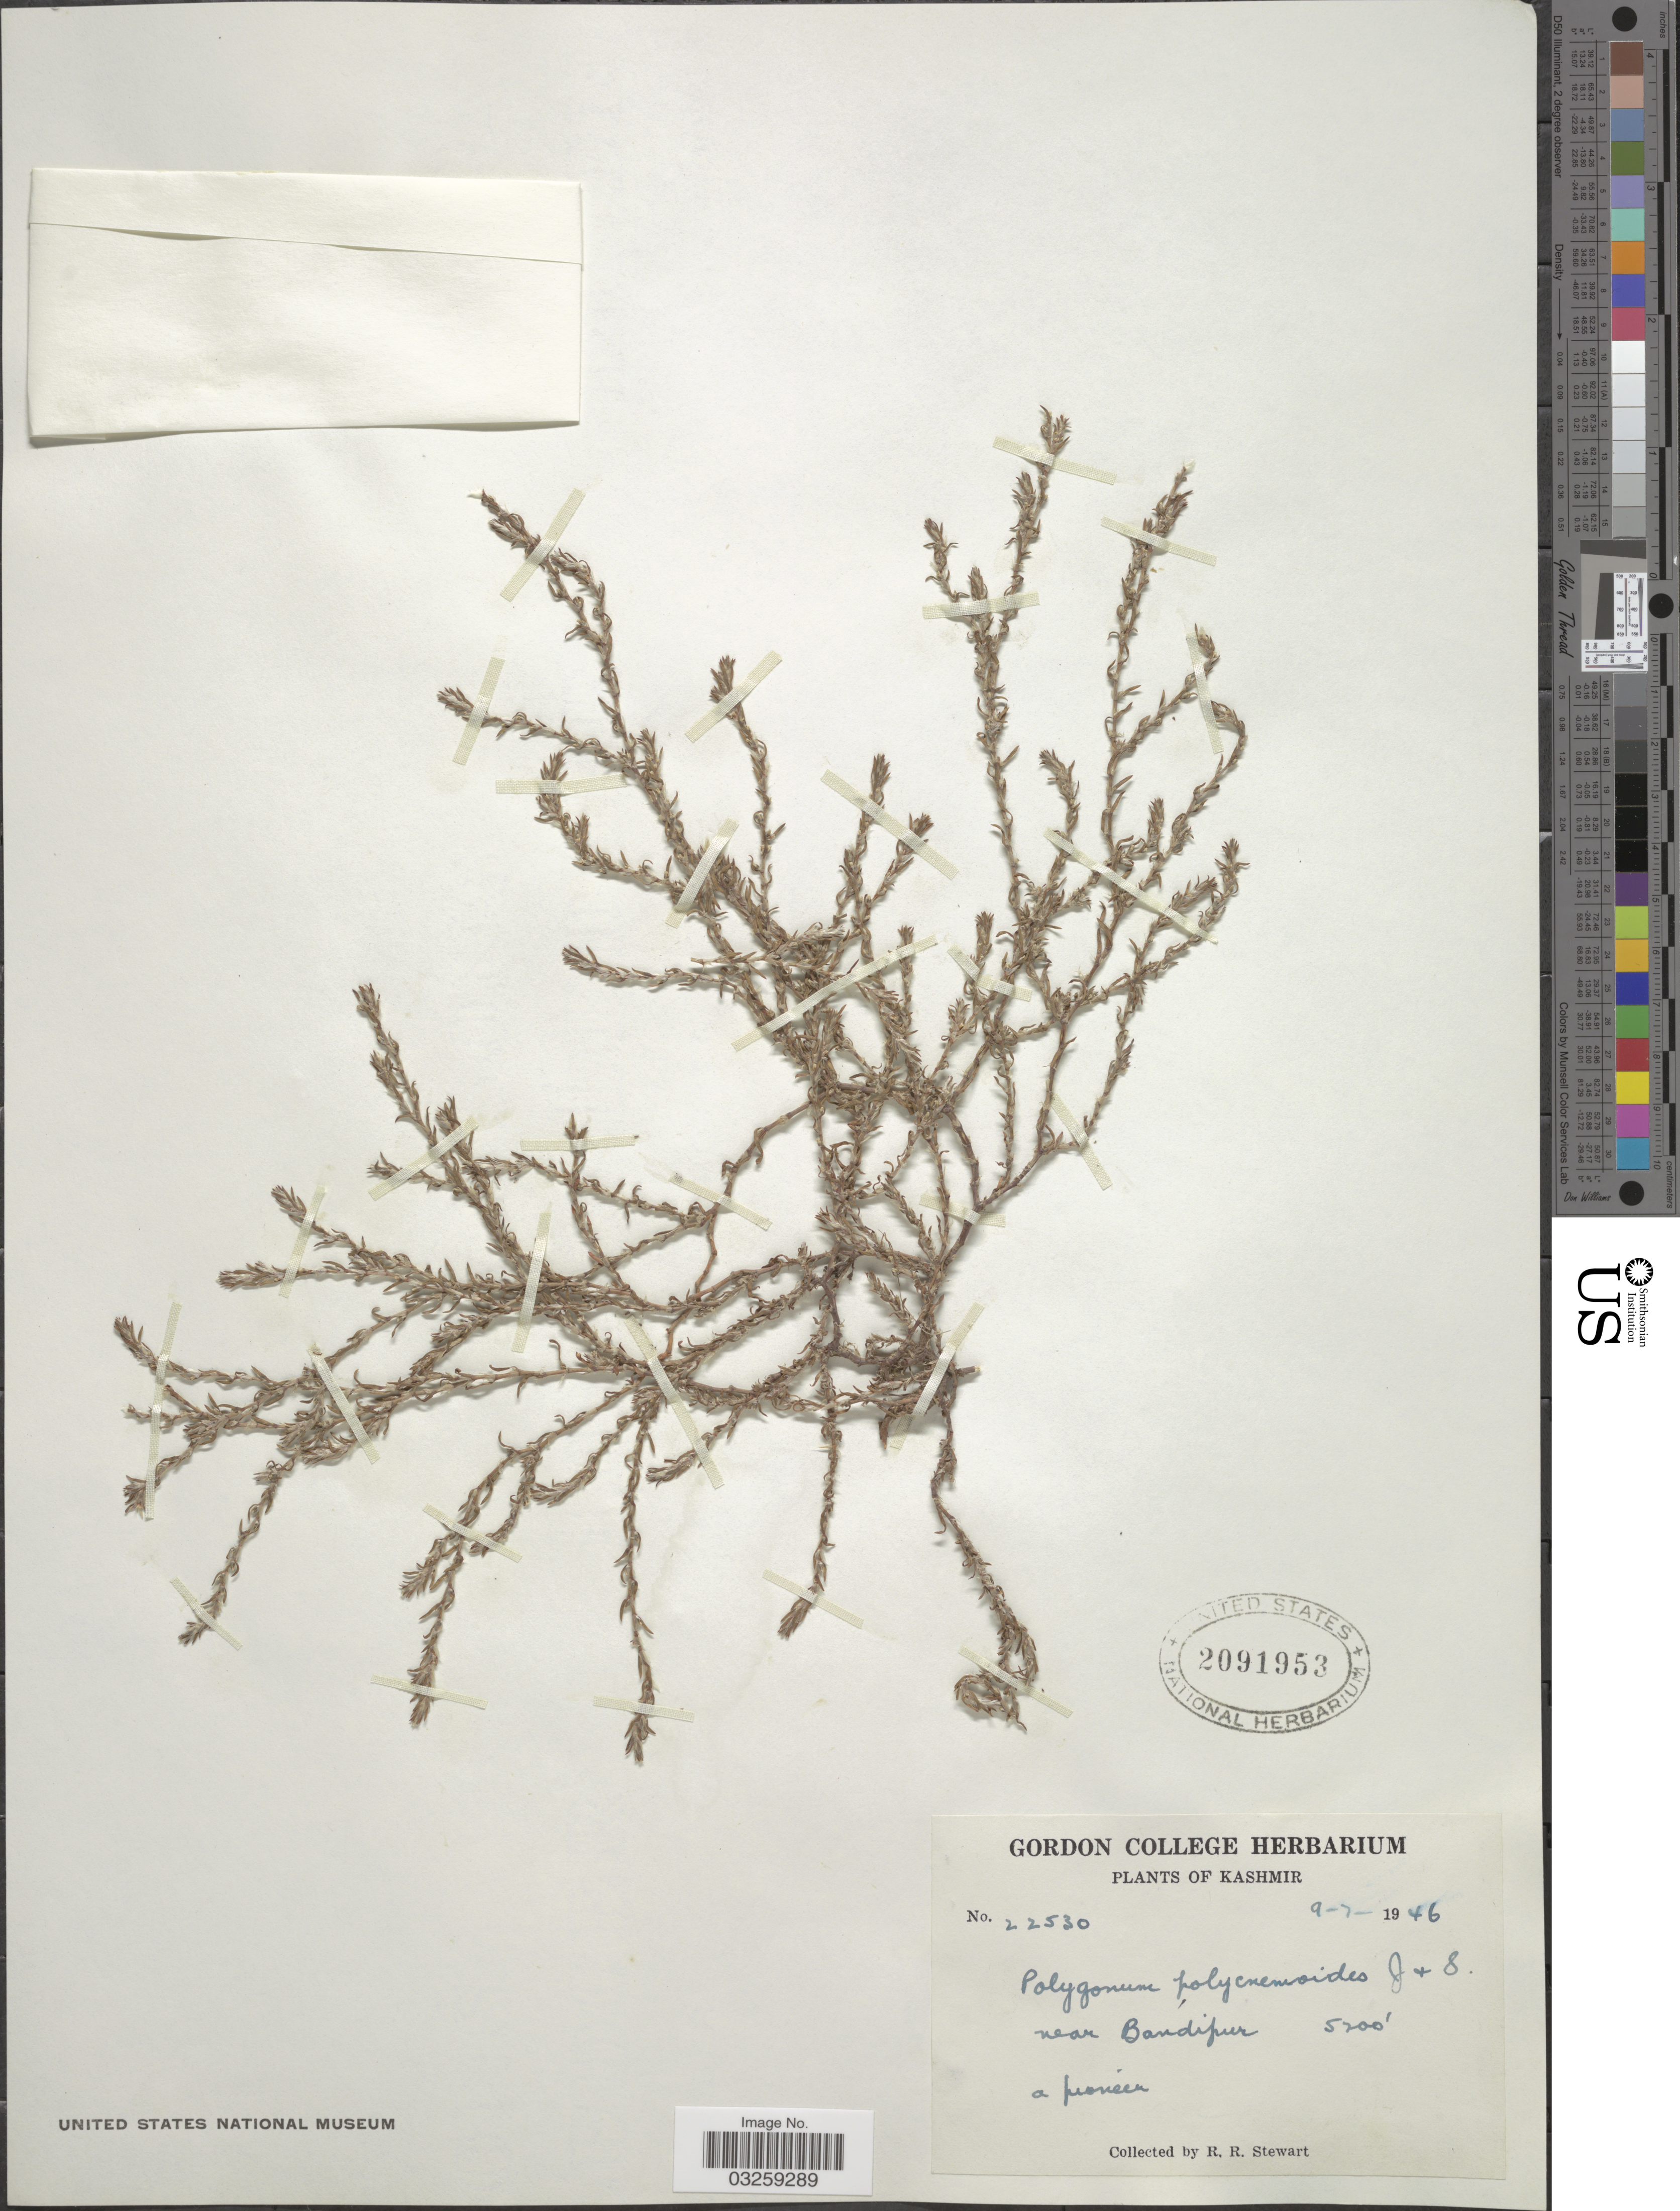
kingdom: Plantae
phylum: Tracheophyta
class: Magnoliopsida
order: Caryophyllales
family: Polygonaceae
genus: Polygonum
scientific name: Polygonum polycnemoides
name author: Jaub. & Spach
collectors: R. Stewart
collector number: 22530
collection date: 1946-07-09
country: India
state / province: Jammu and Kashmir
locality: Kashmir. near Bandipur.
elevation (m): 1585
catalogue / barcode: US 2091953